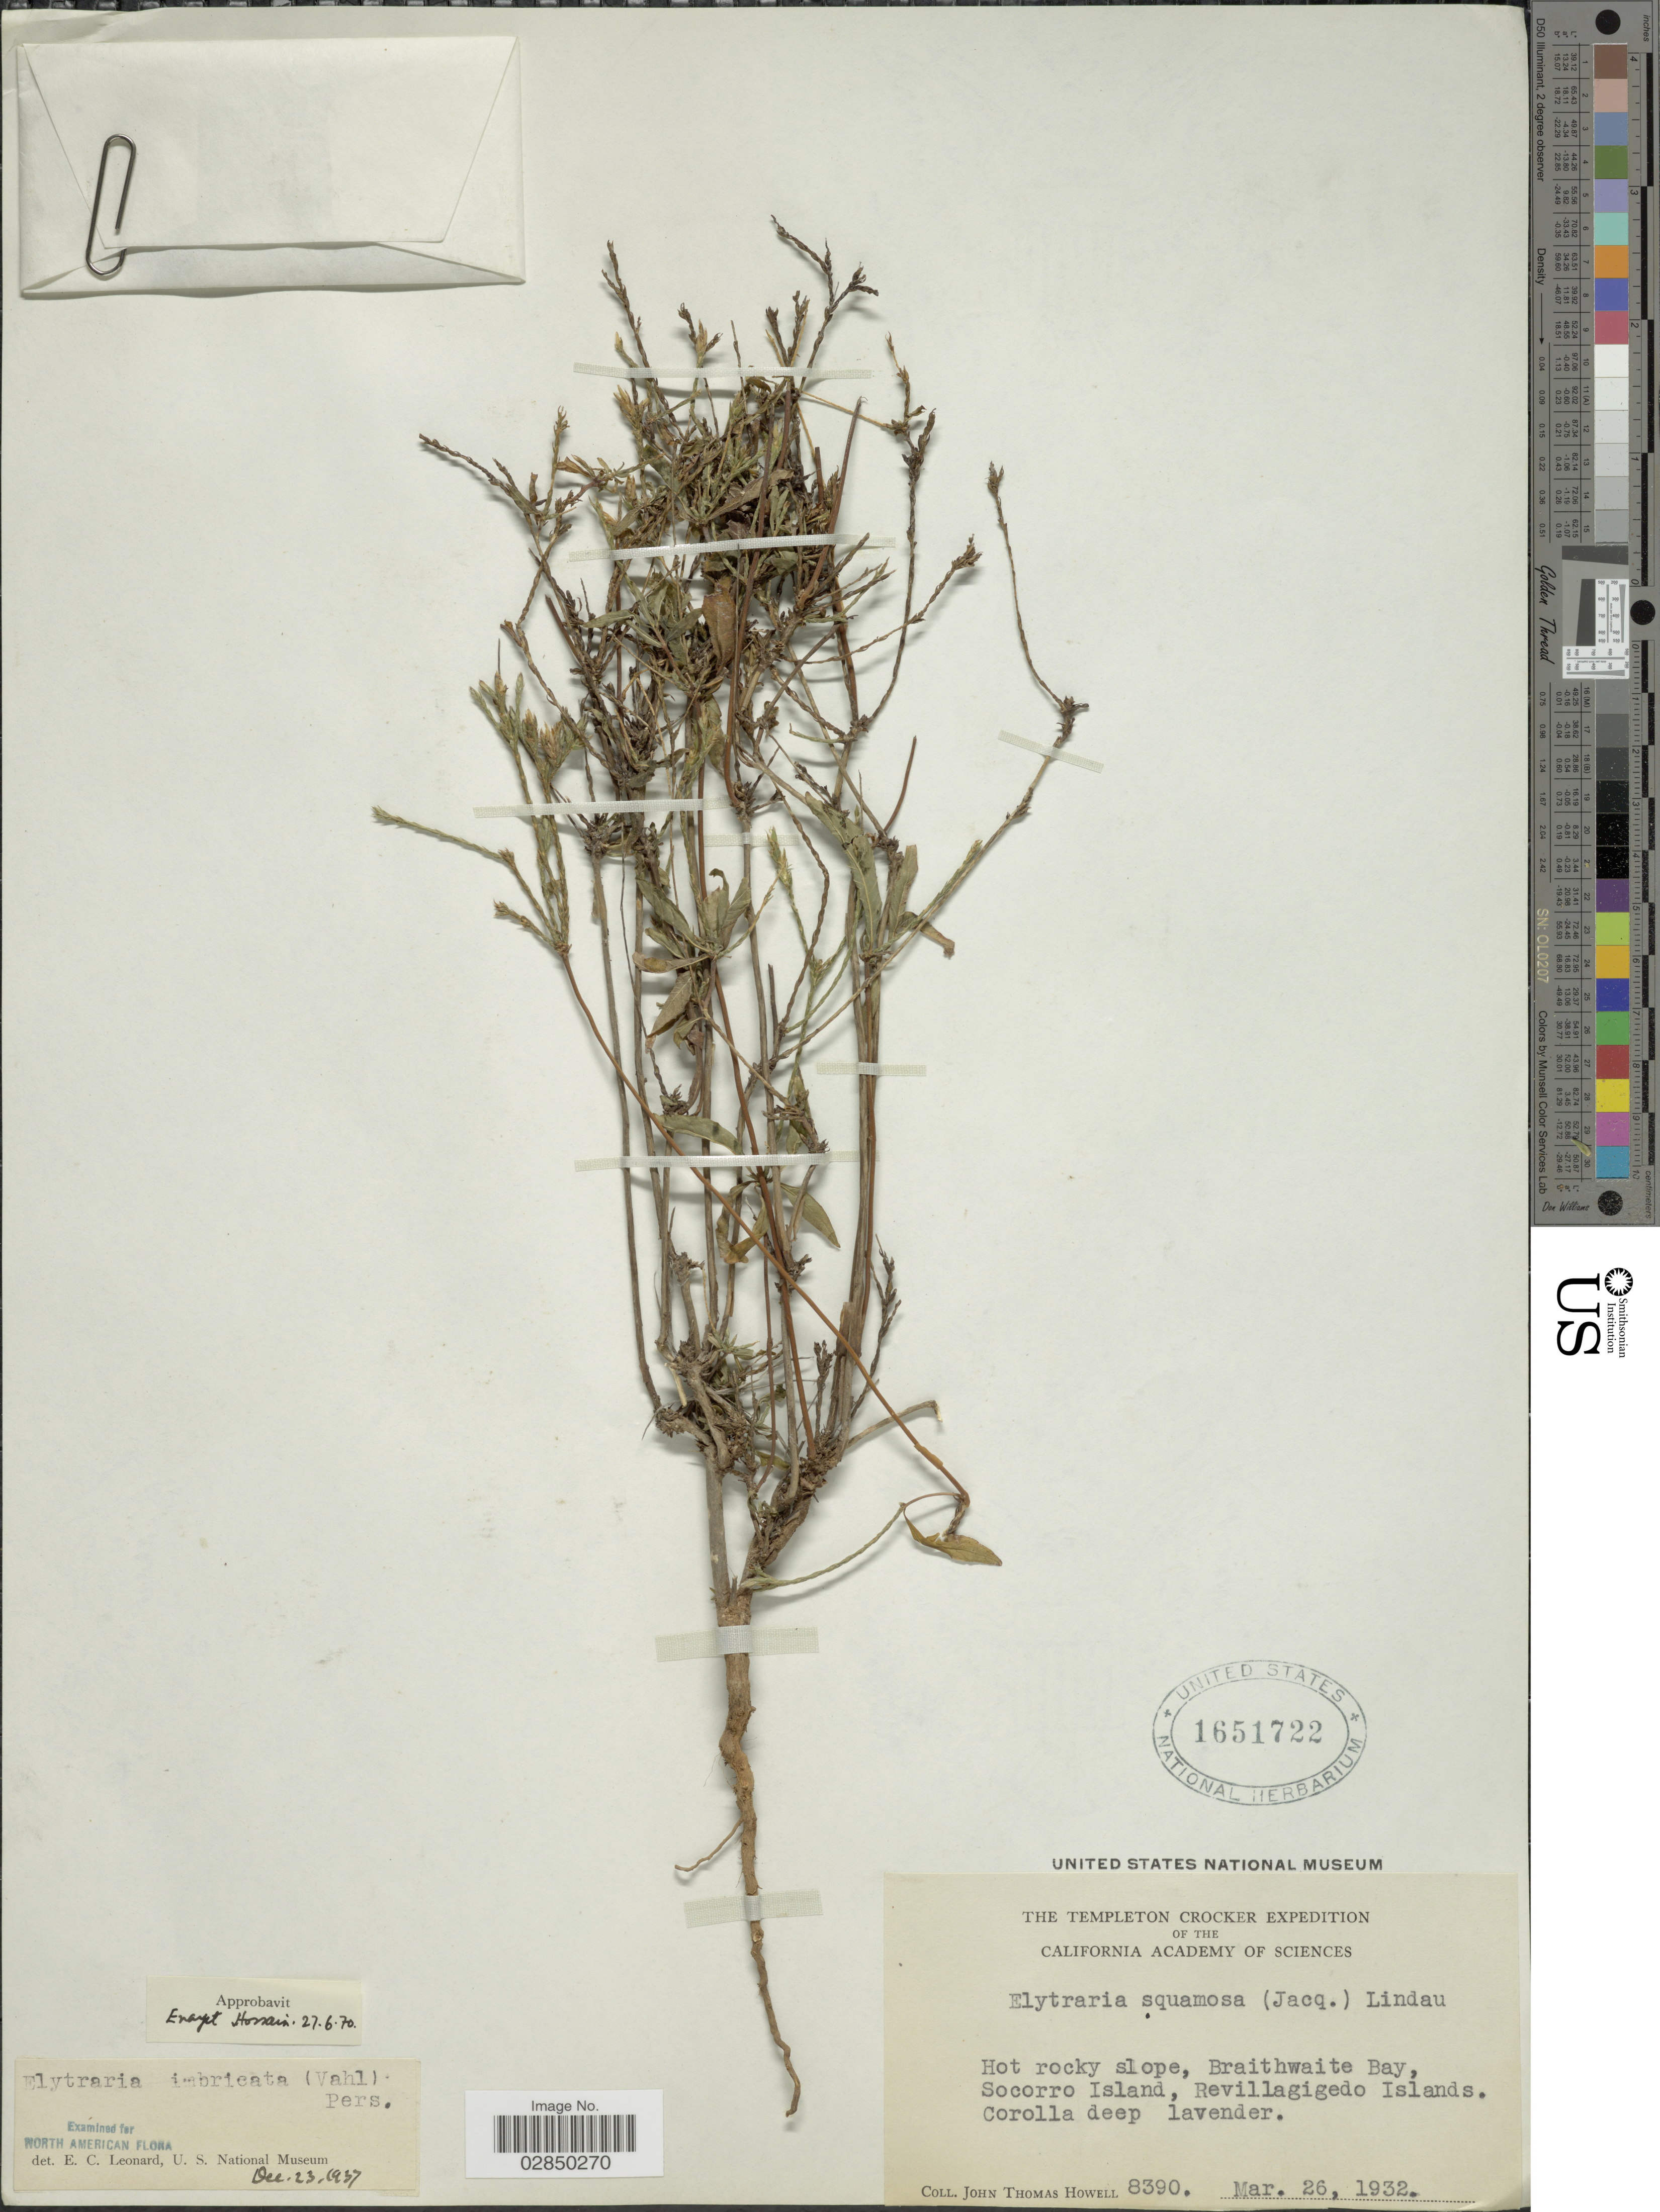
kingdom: Plantae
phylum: Tracheophyta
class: Magnoliopsida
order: Lamiales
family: Acanthaceae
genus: Elytraria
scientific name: Elytraria imbricata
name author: (Vahl) Pers.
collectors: J. T. Howell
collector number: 8390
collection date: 1932-03-26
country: Mexico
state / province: Colima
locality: Hot rocky slope, Braithwaite Bay, Socorro Island, Revillagigedo Islands.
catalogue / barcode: US 1651722